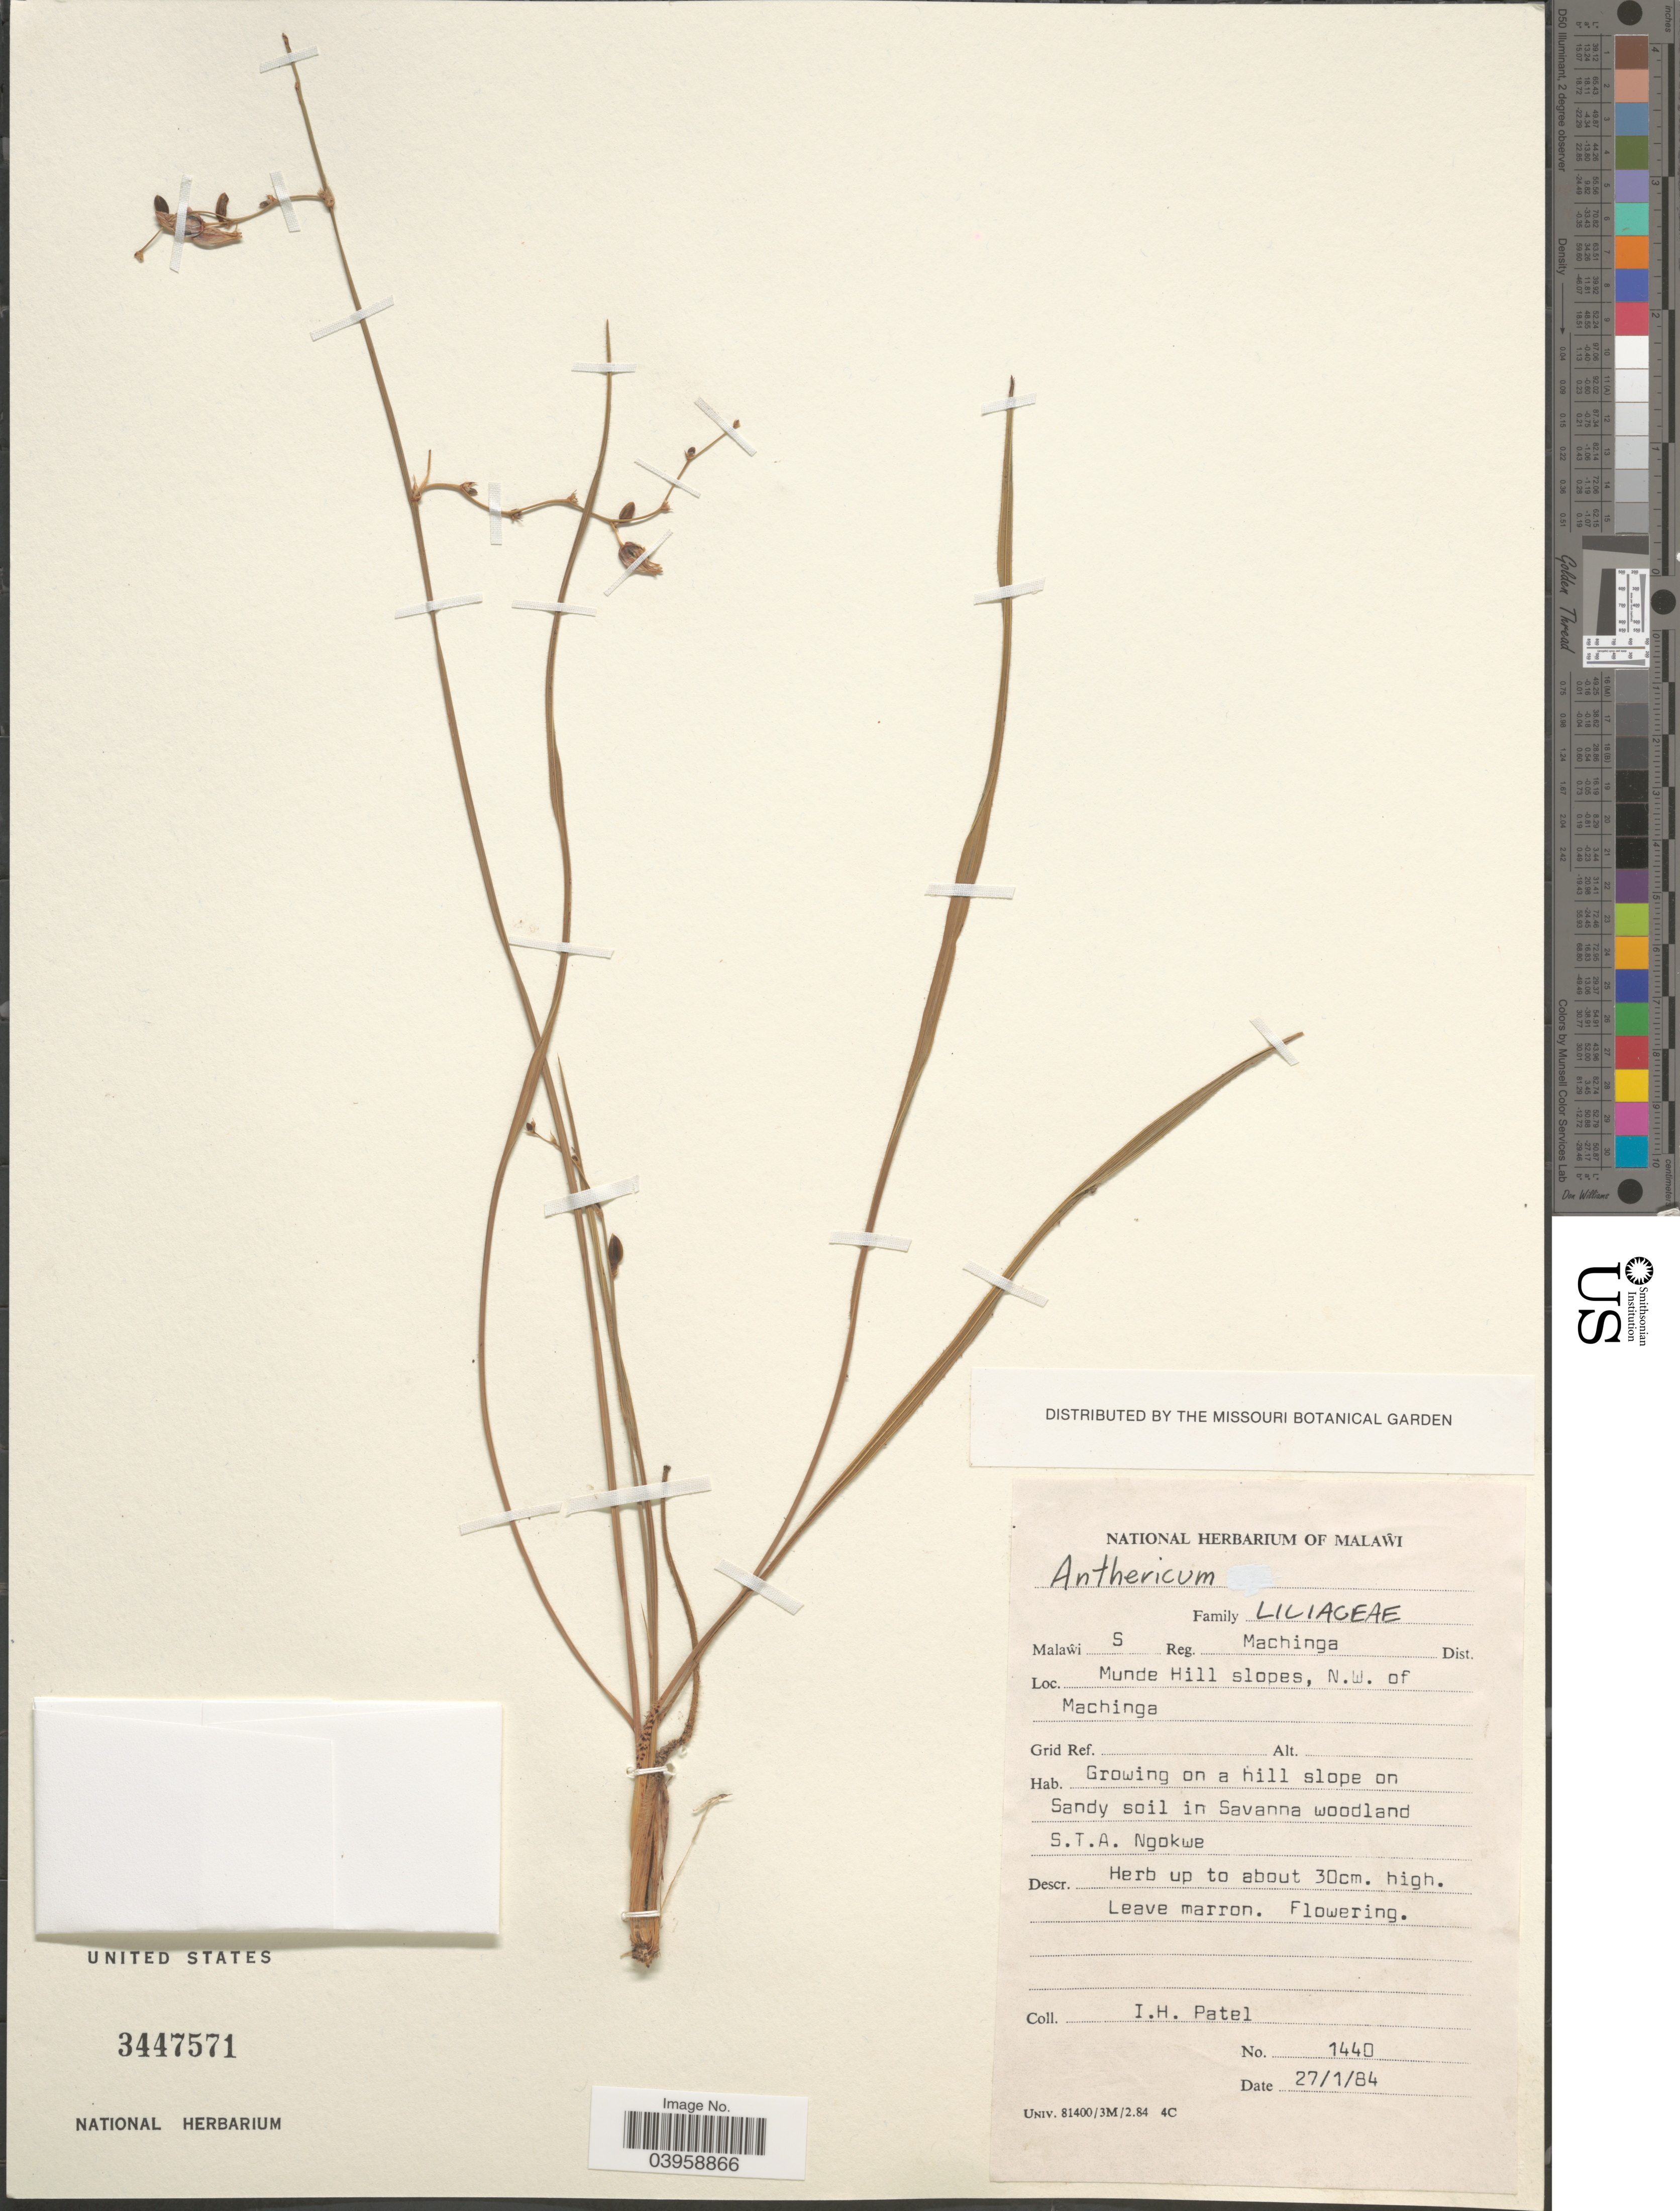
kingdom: Plantae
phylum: Tracheophyta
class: Liliopsida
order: Asparagales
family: Asparagaceae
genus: Anthericum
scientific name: Anthericum sp.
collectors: I. Patel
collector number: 1440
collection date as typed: Transcribed d/m/y: 27/1/84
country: Malawi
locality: Malawi S Reg. Machinga Dist. Munde Hill slopes, N.W. of Machinga. Growing on a hill slope on Sandy soil in Savanna woodland S.T.A. Ngokwe.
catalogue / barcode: US 3447571